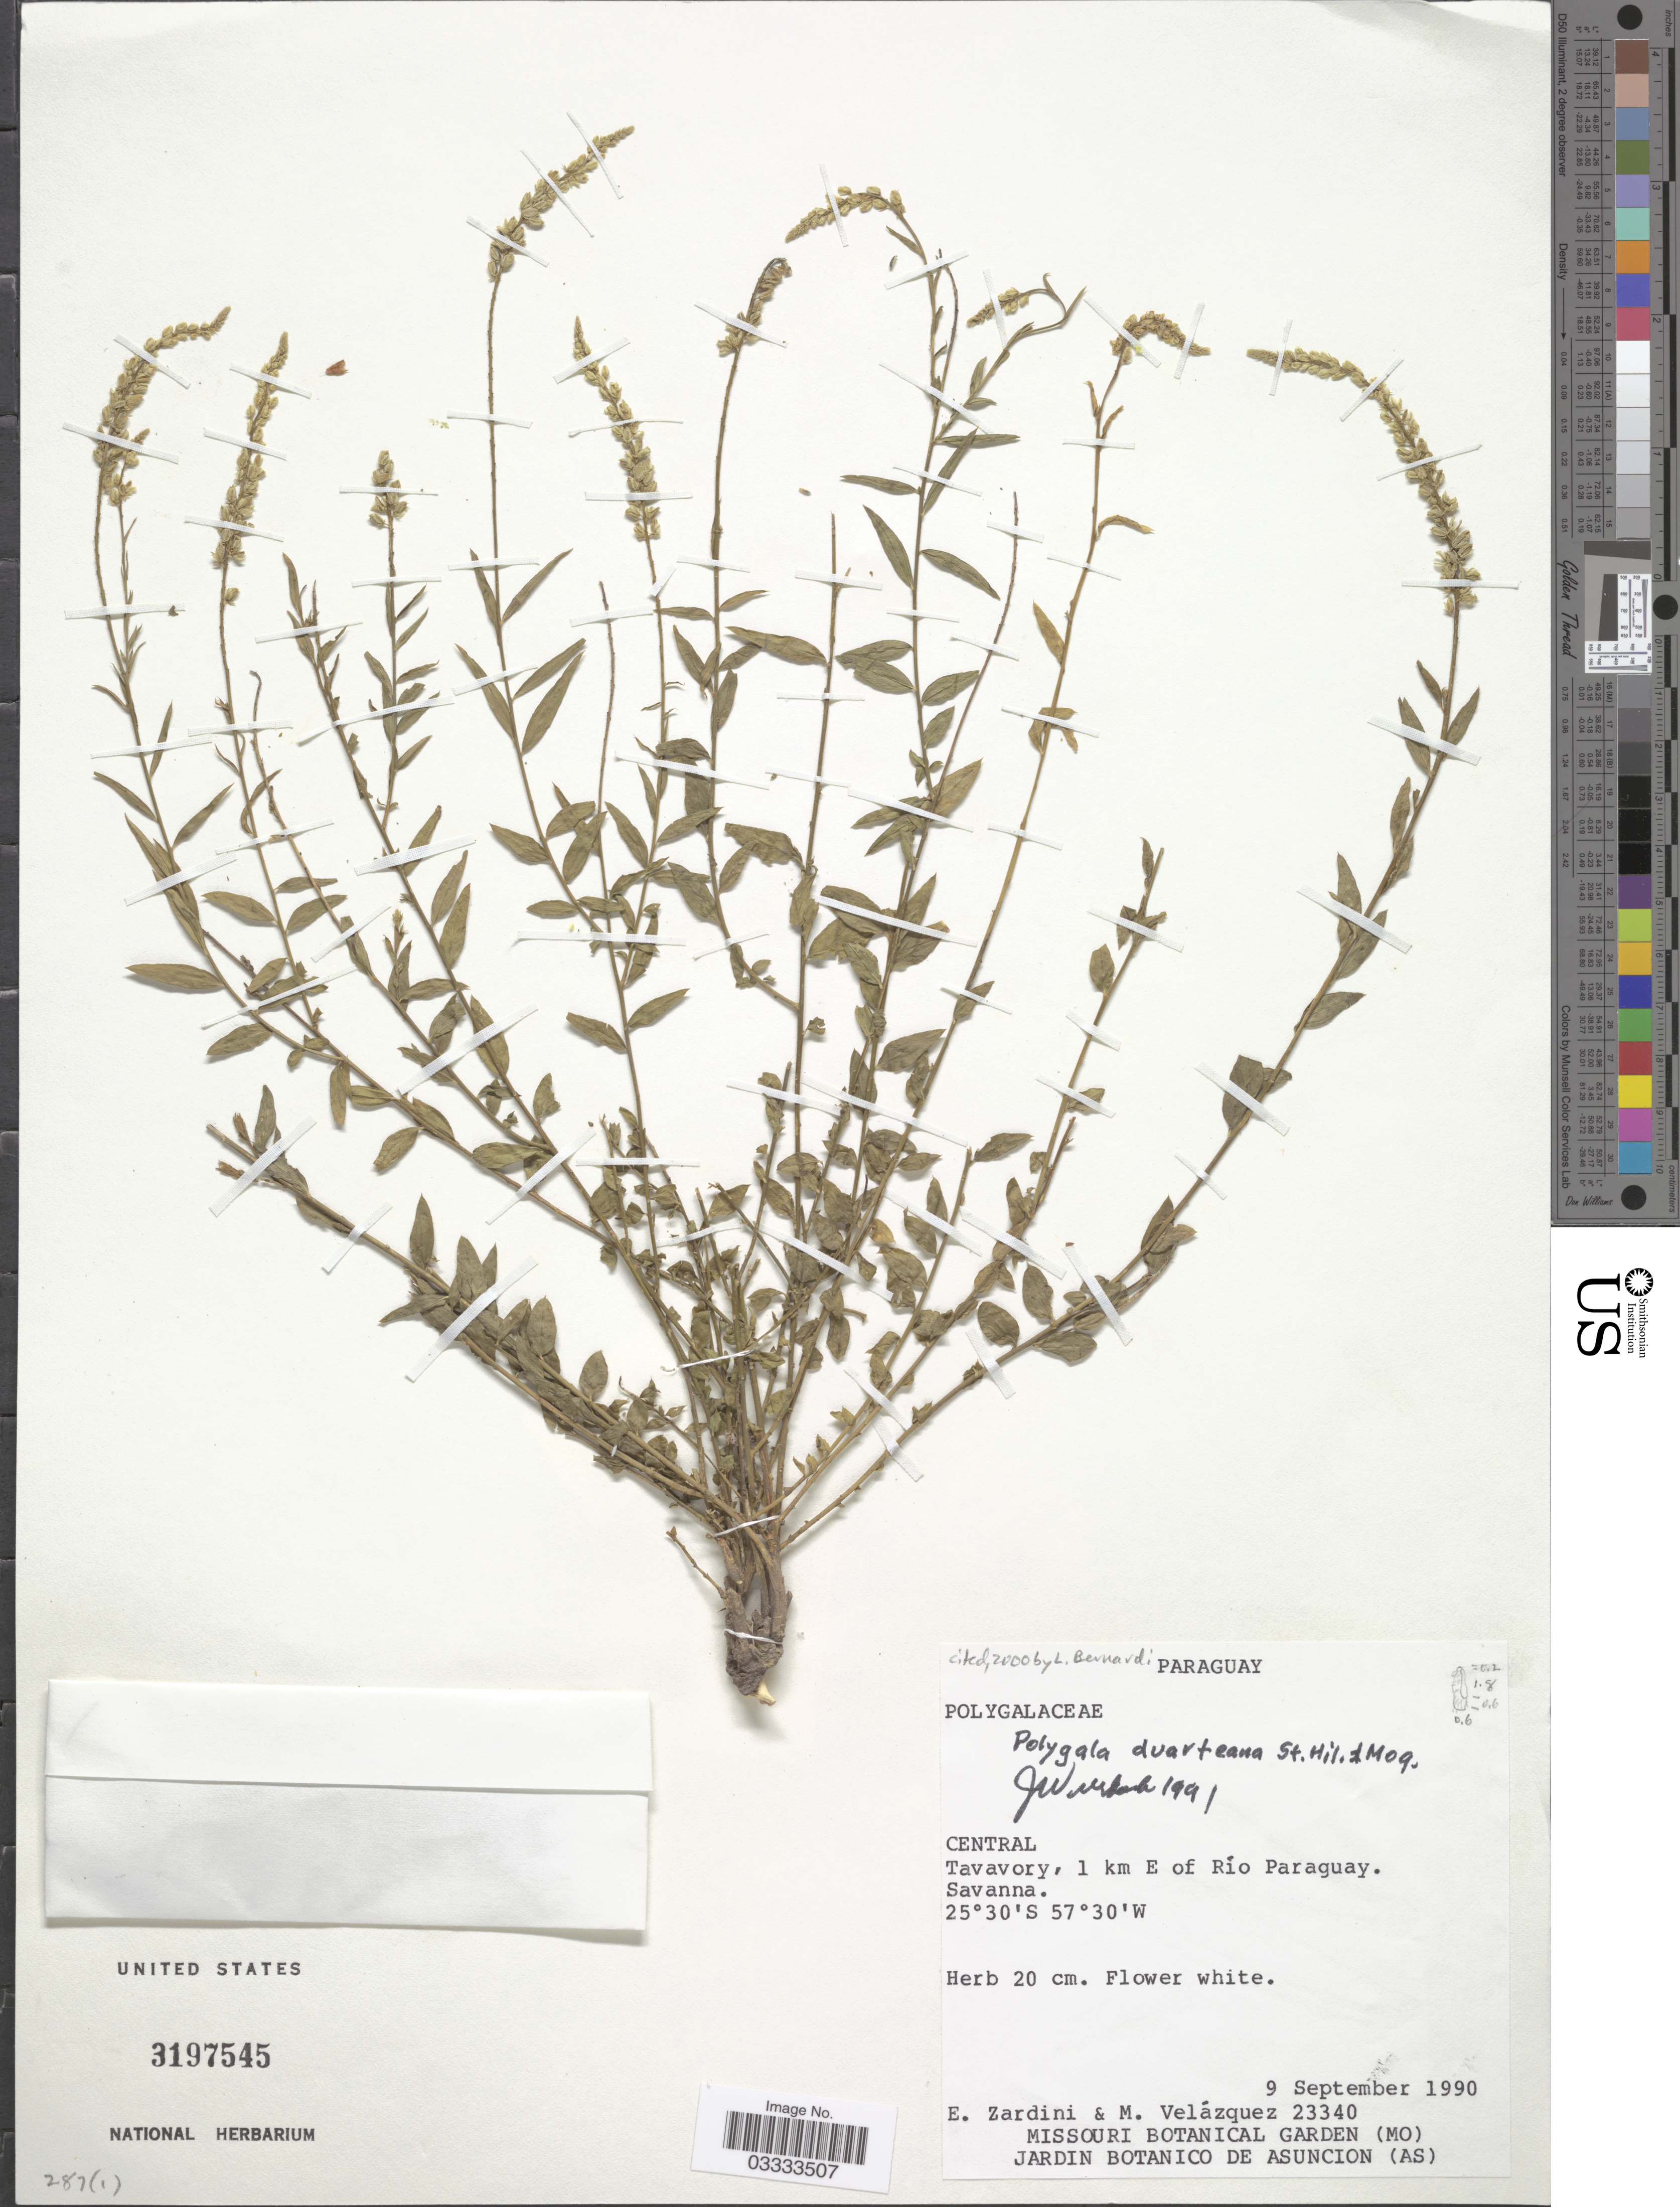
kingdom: Plantae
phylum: Tracheophyta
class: Magnoliopsida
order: Fabales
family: Polygalaceae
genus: Polygala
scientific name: Polygala duarteana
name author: A. St.-Hil. & Moq.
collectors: E. Zardini & M. Velazquez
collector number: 23340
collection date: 1990-09-09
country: Paraguay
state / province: Central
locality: Tavavory, 1 km E of Río Paraguay.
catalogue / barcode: US 3197545